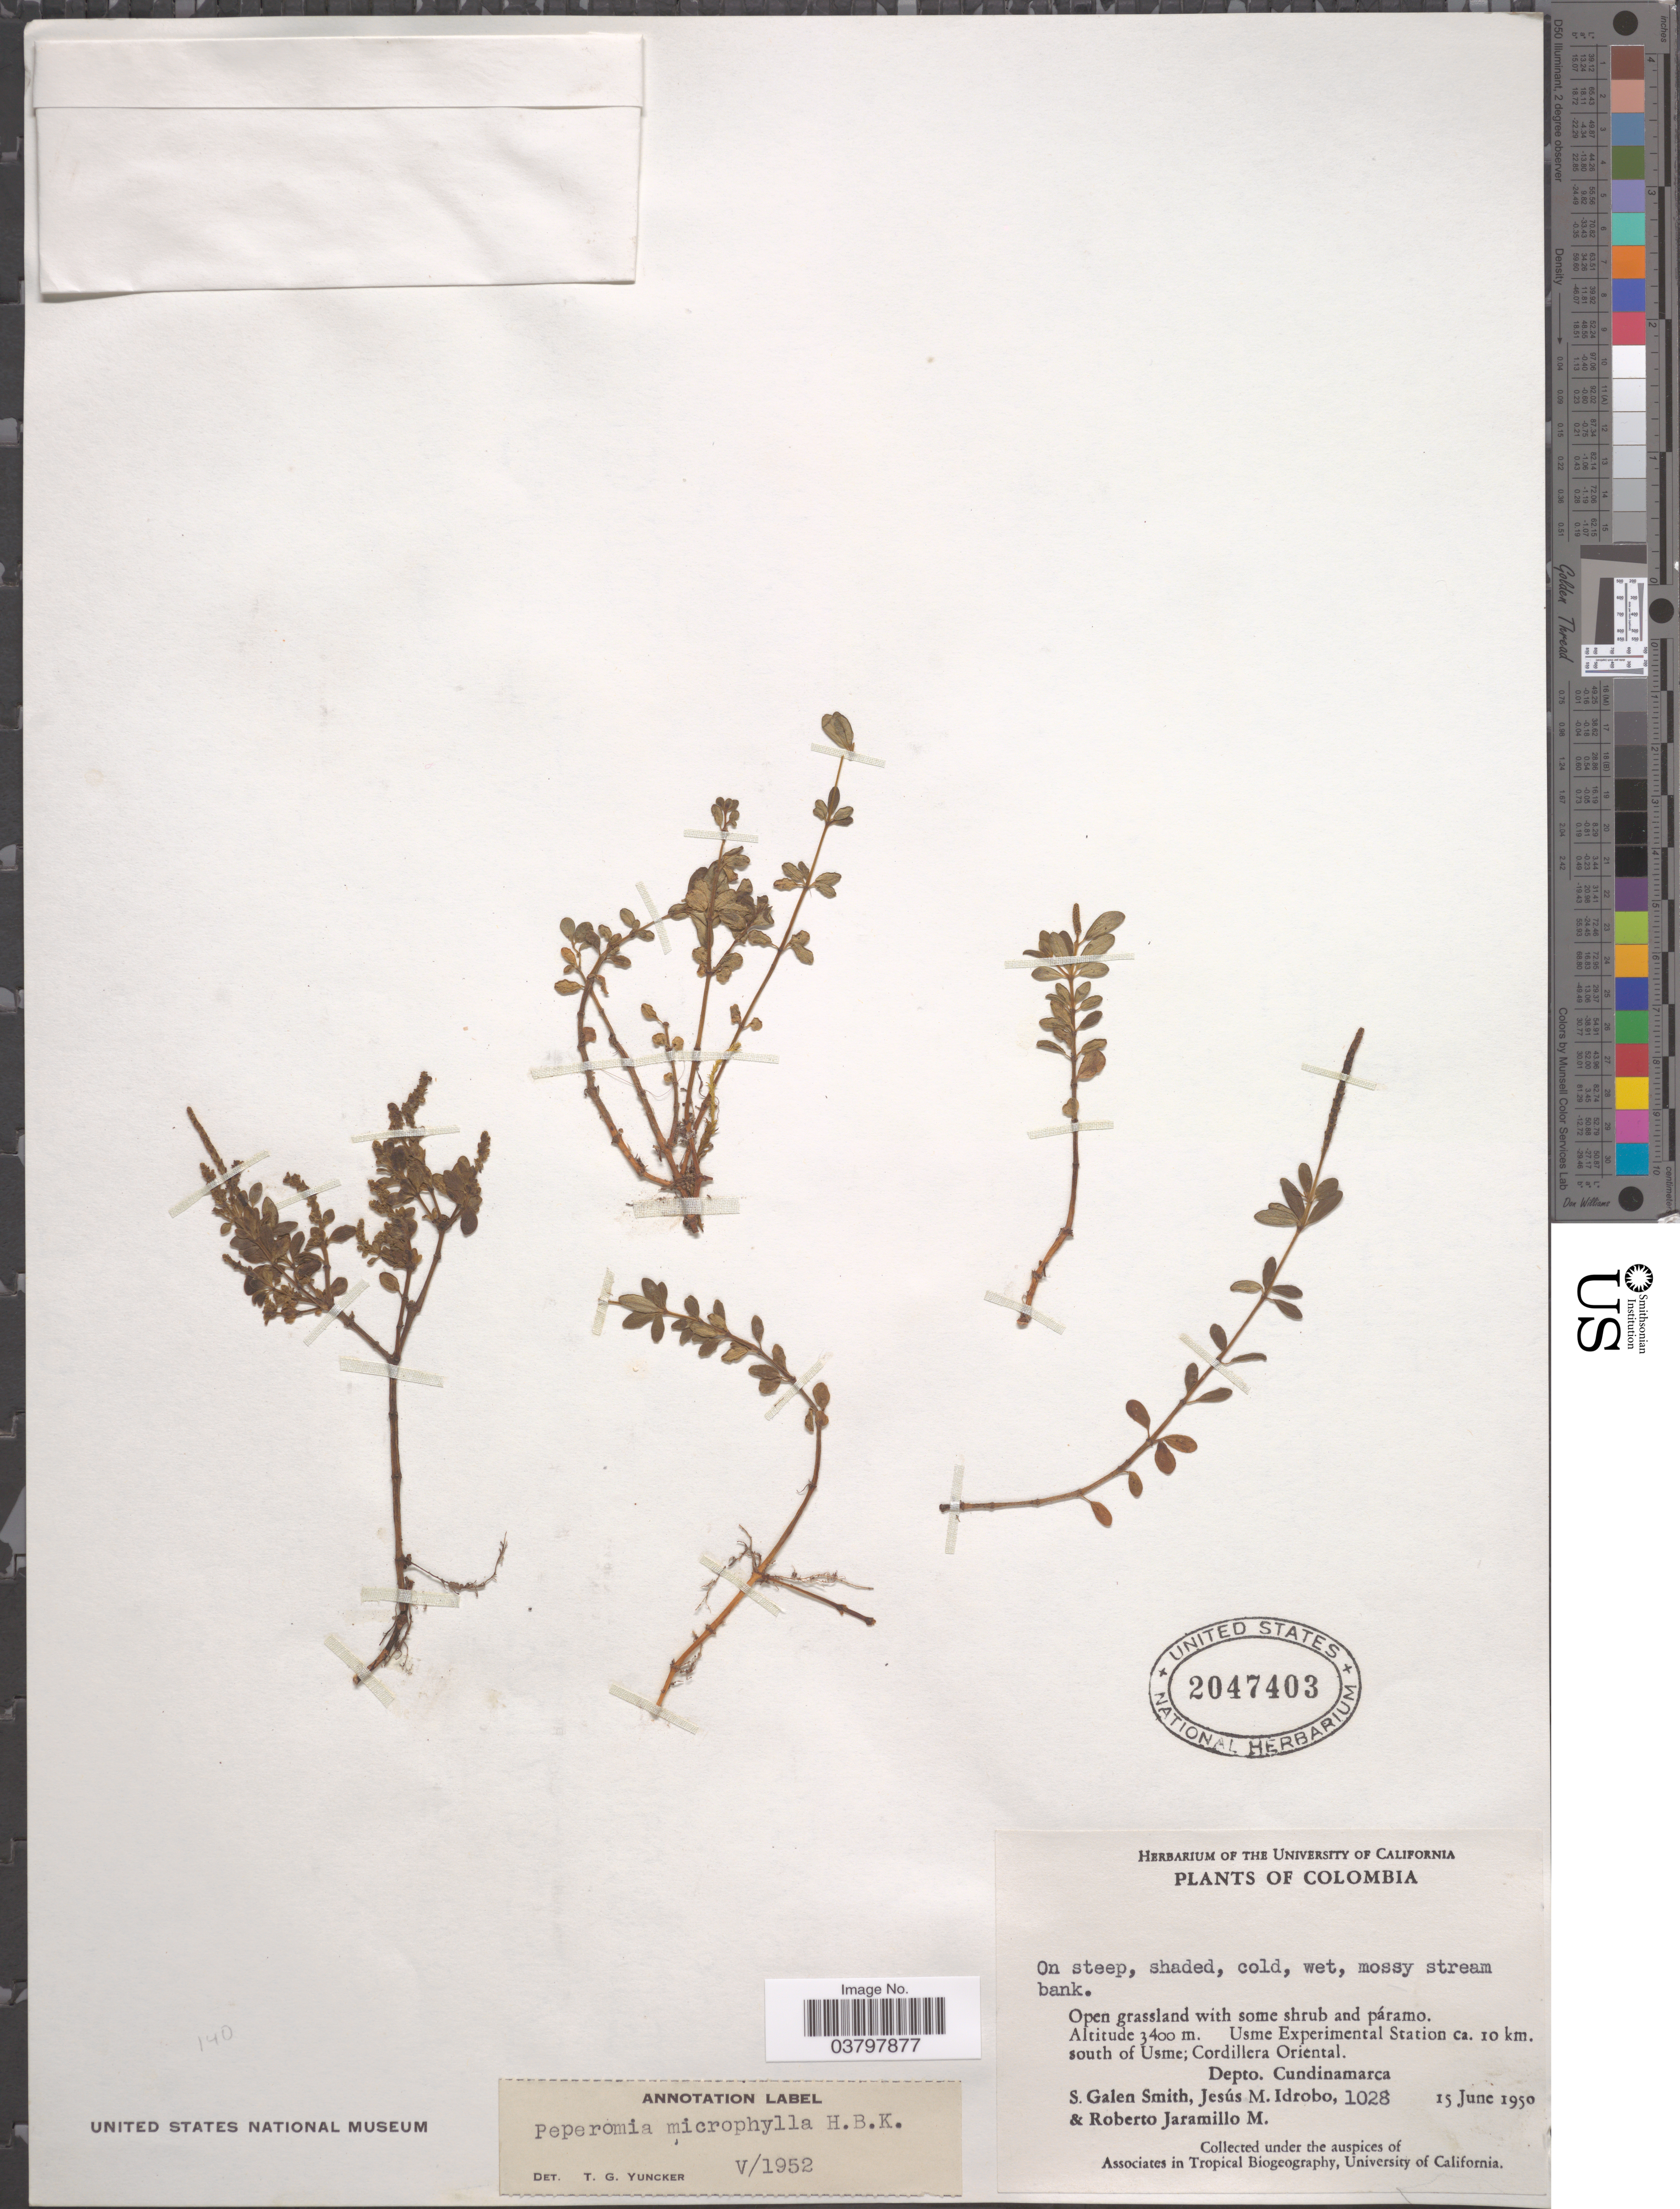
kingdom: Plantae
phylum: Tracheophyta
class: Magnoliopsida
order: Piperales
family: Piperaceae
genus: Peperomia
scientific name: Peperomia microphylla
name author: Kunth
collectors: S. G. Smith, J. M. Idrobo & R. Jaramillo M.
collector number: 1028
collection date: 1950-06-15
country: Colombia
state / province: Cundinamarca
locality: Usme Experimental Station ca. 10 km. south of Usme; Cordillera Oriental. Depto. Cundinamarca.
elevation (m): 3400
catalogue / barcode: US 2047403